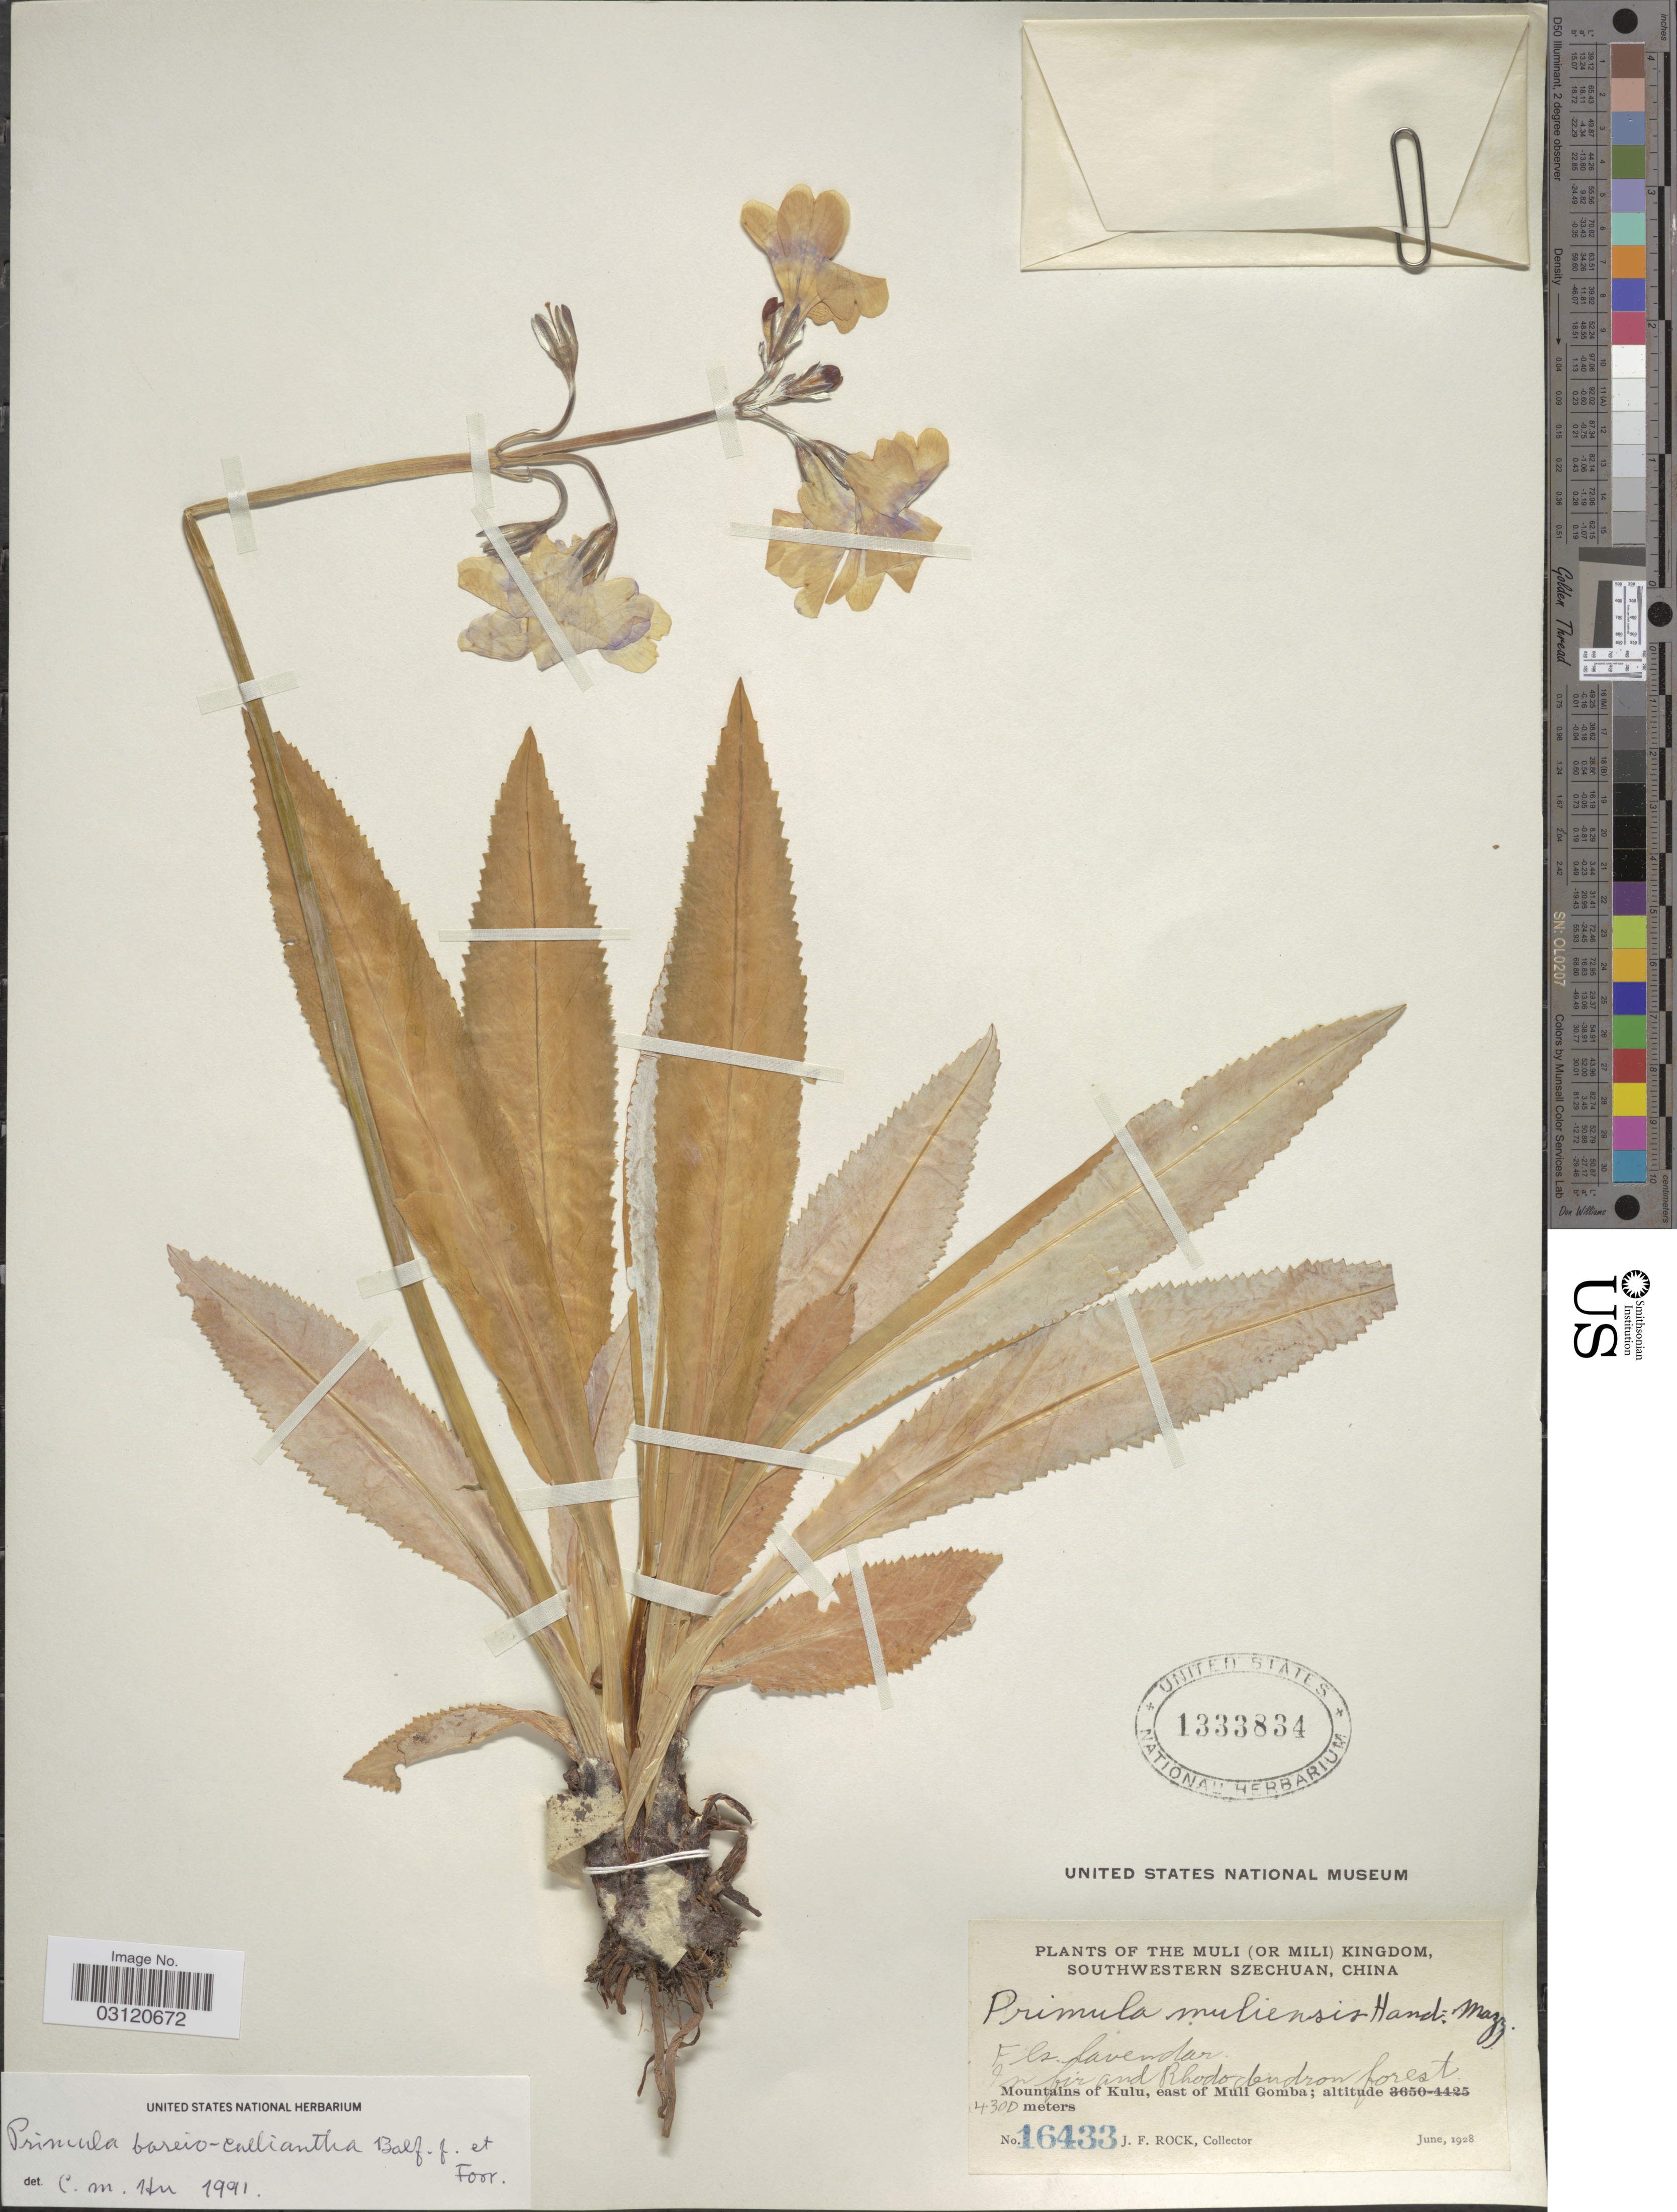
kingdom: Plantae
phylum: Tracheophyta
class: Magnoliopsida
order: Ericales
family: Primulaceae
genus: Primula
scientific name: Primula boreiocalliantha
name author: Balf. f. & Forrest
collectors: J. Rock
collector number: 16433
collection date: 1928-06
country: China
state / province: Sichuan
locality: The Muli (or Mili) Kingdom southwestern Szechwan, Mountains of Kulu, east of Muli Gomba.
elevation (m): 4300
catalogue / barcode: US 1333834